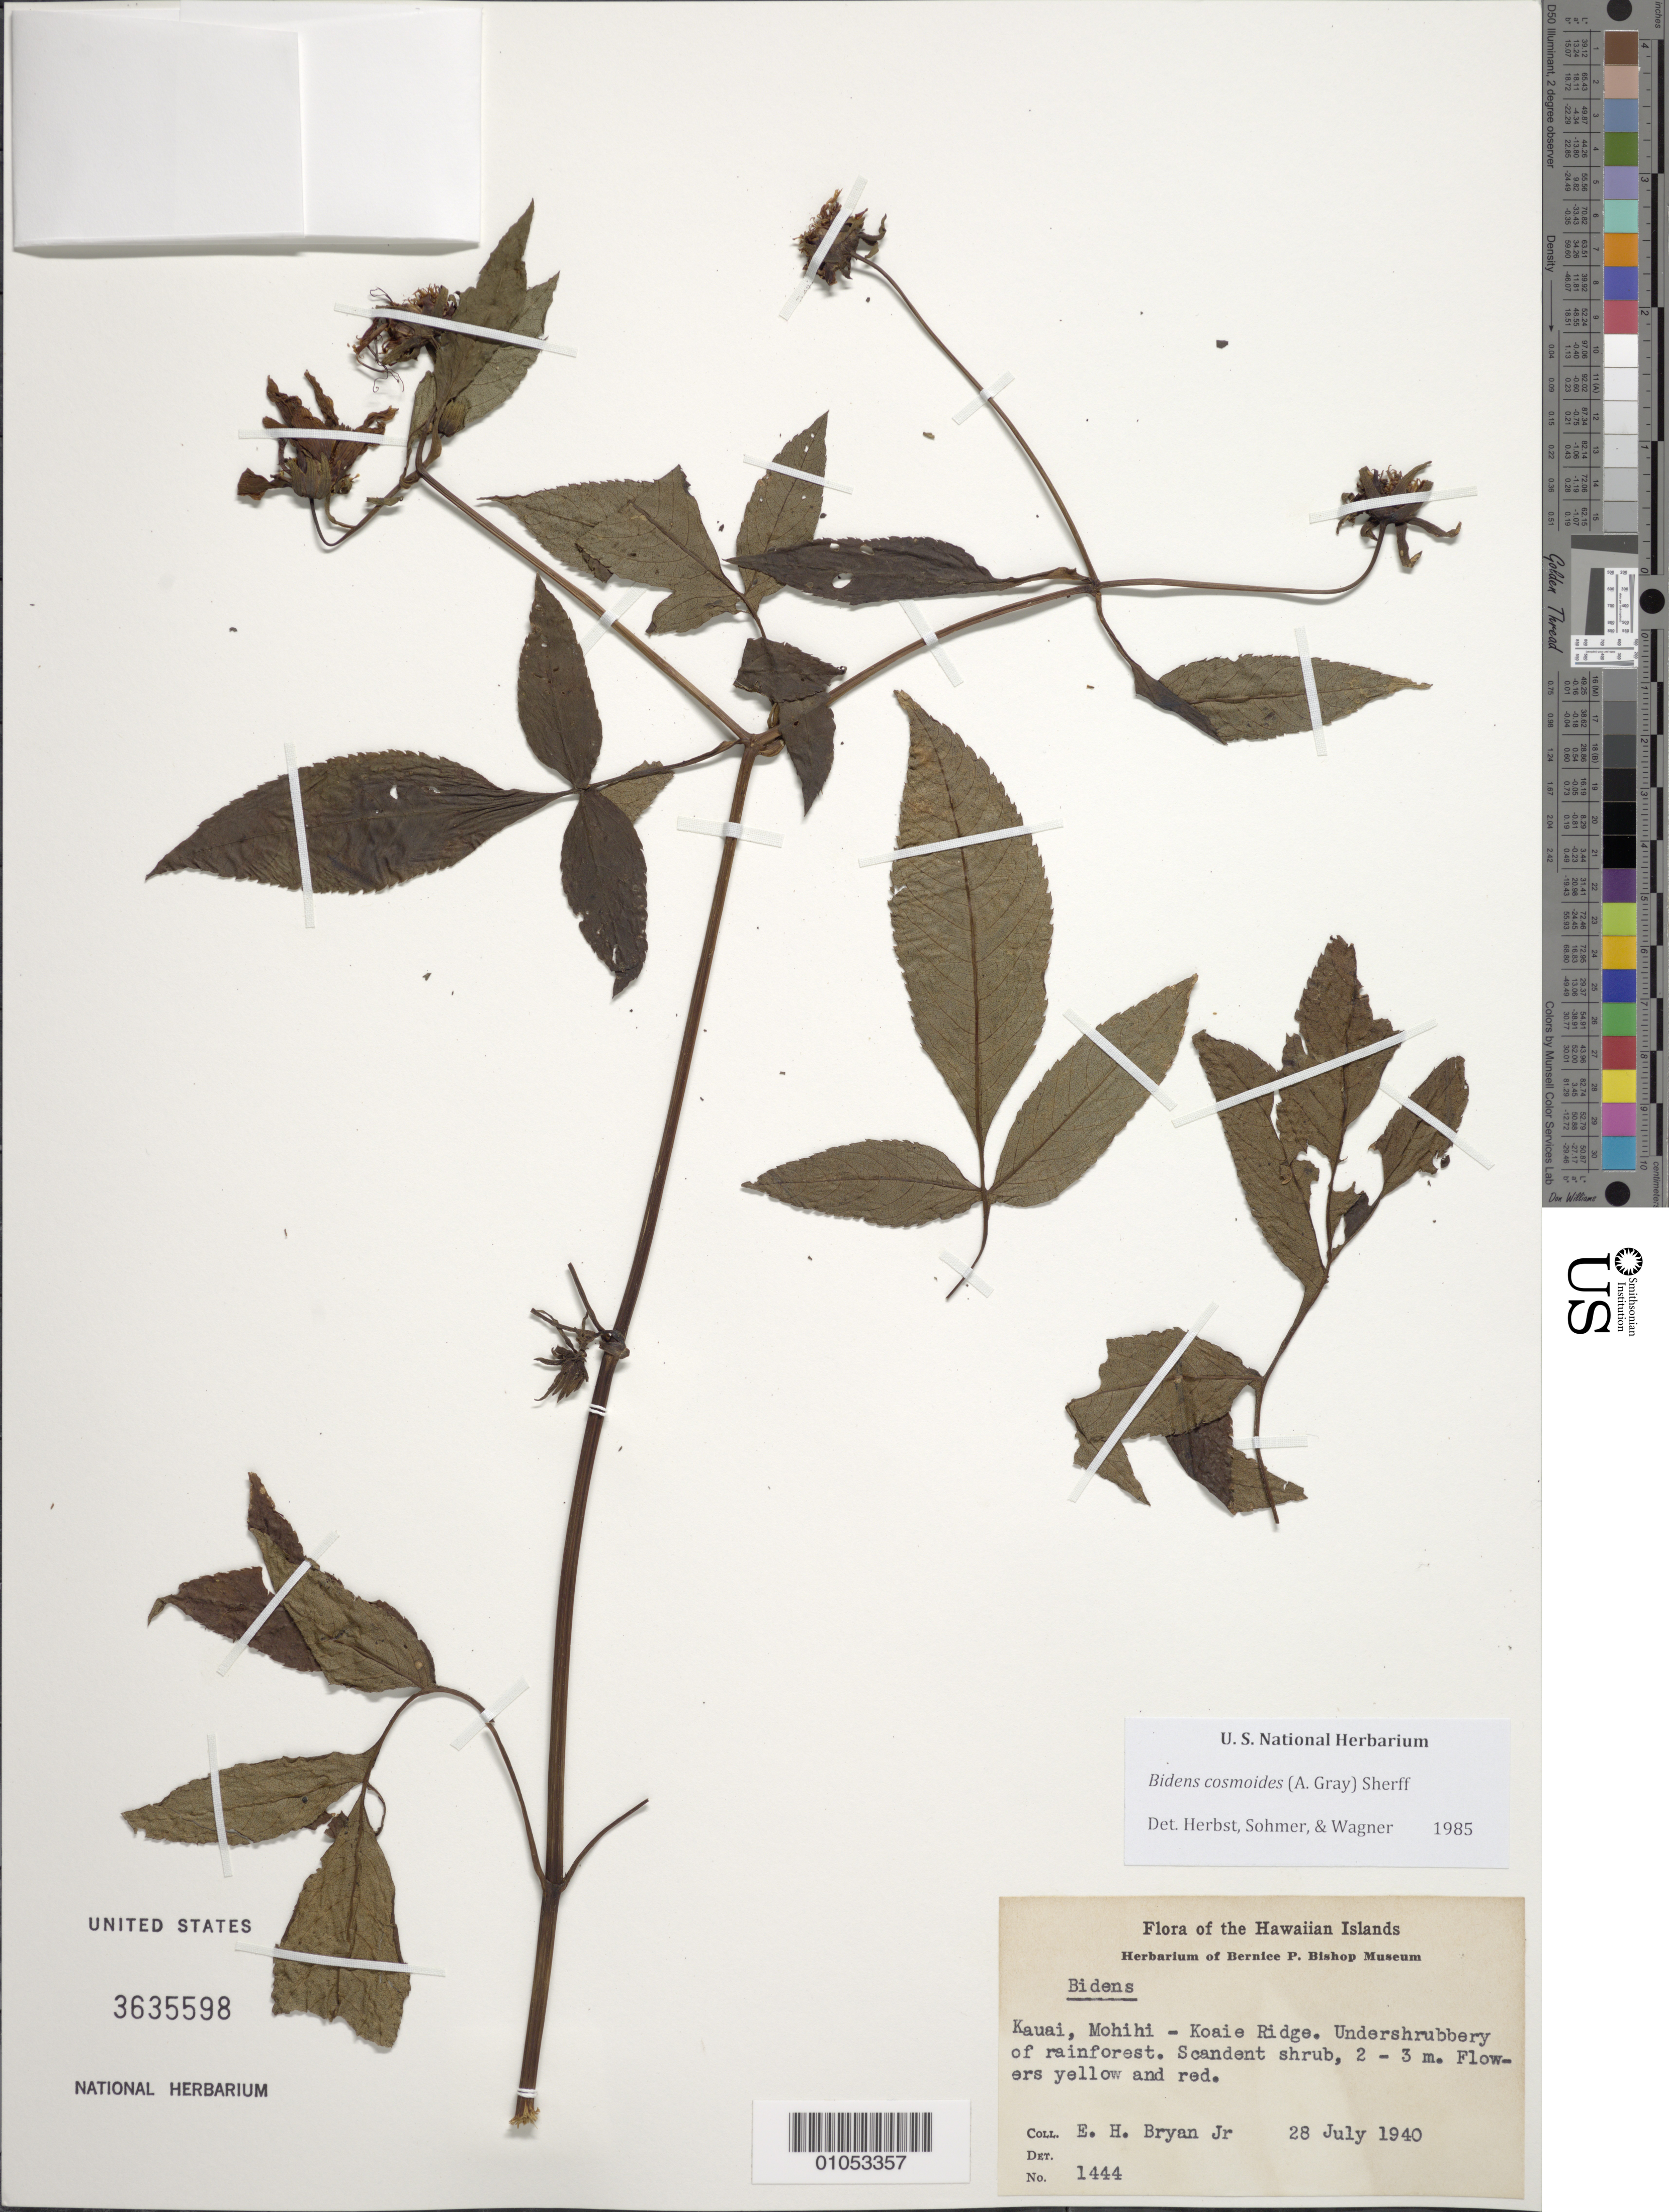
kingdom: Plantae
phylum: Tracheophyta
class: Magnoliopsida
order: Asterales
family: Asteraceae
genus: Bidens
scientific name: Bidens cosmoides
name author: (A. Gray) Sherff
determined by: Herbst, D. R.; Sohmer, S. H.; Wagner, W. L.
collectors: E. Bryan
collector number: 1444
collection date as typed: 28 Jul 1940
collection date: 1940-07-28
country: United States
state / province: Hawaii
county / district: Kauai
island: Kaua'i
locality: Mohihi-Koaie Ridge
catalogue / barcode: US 3635598